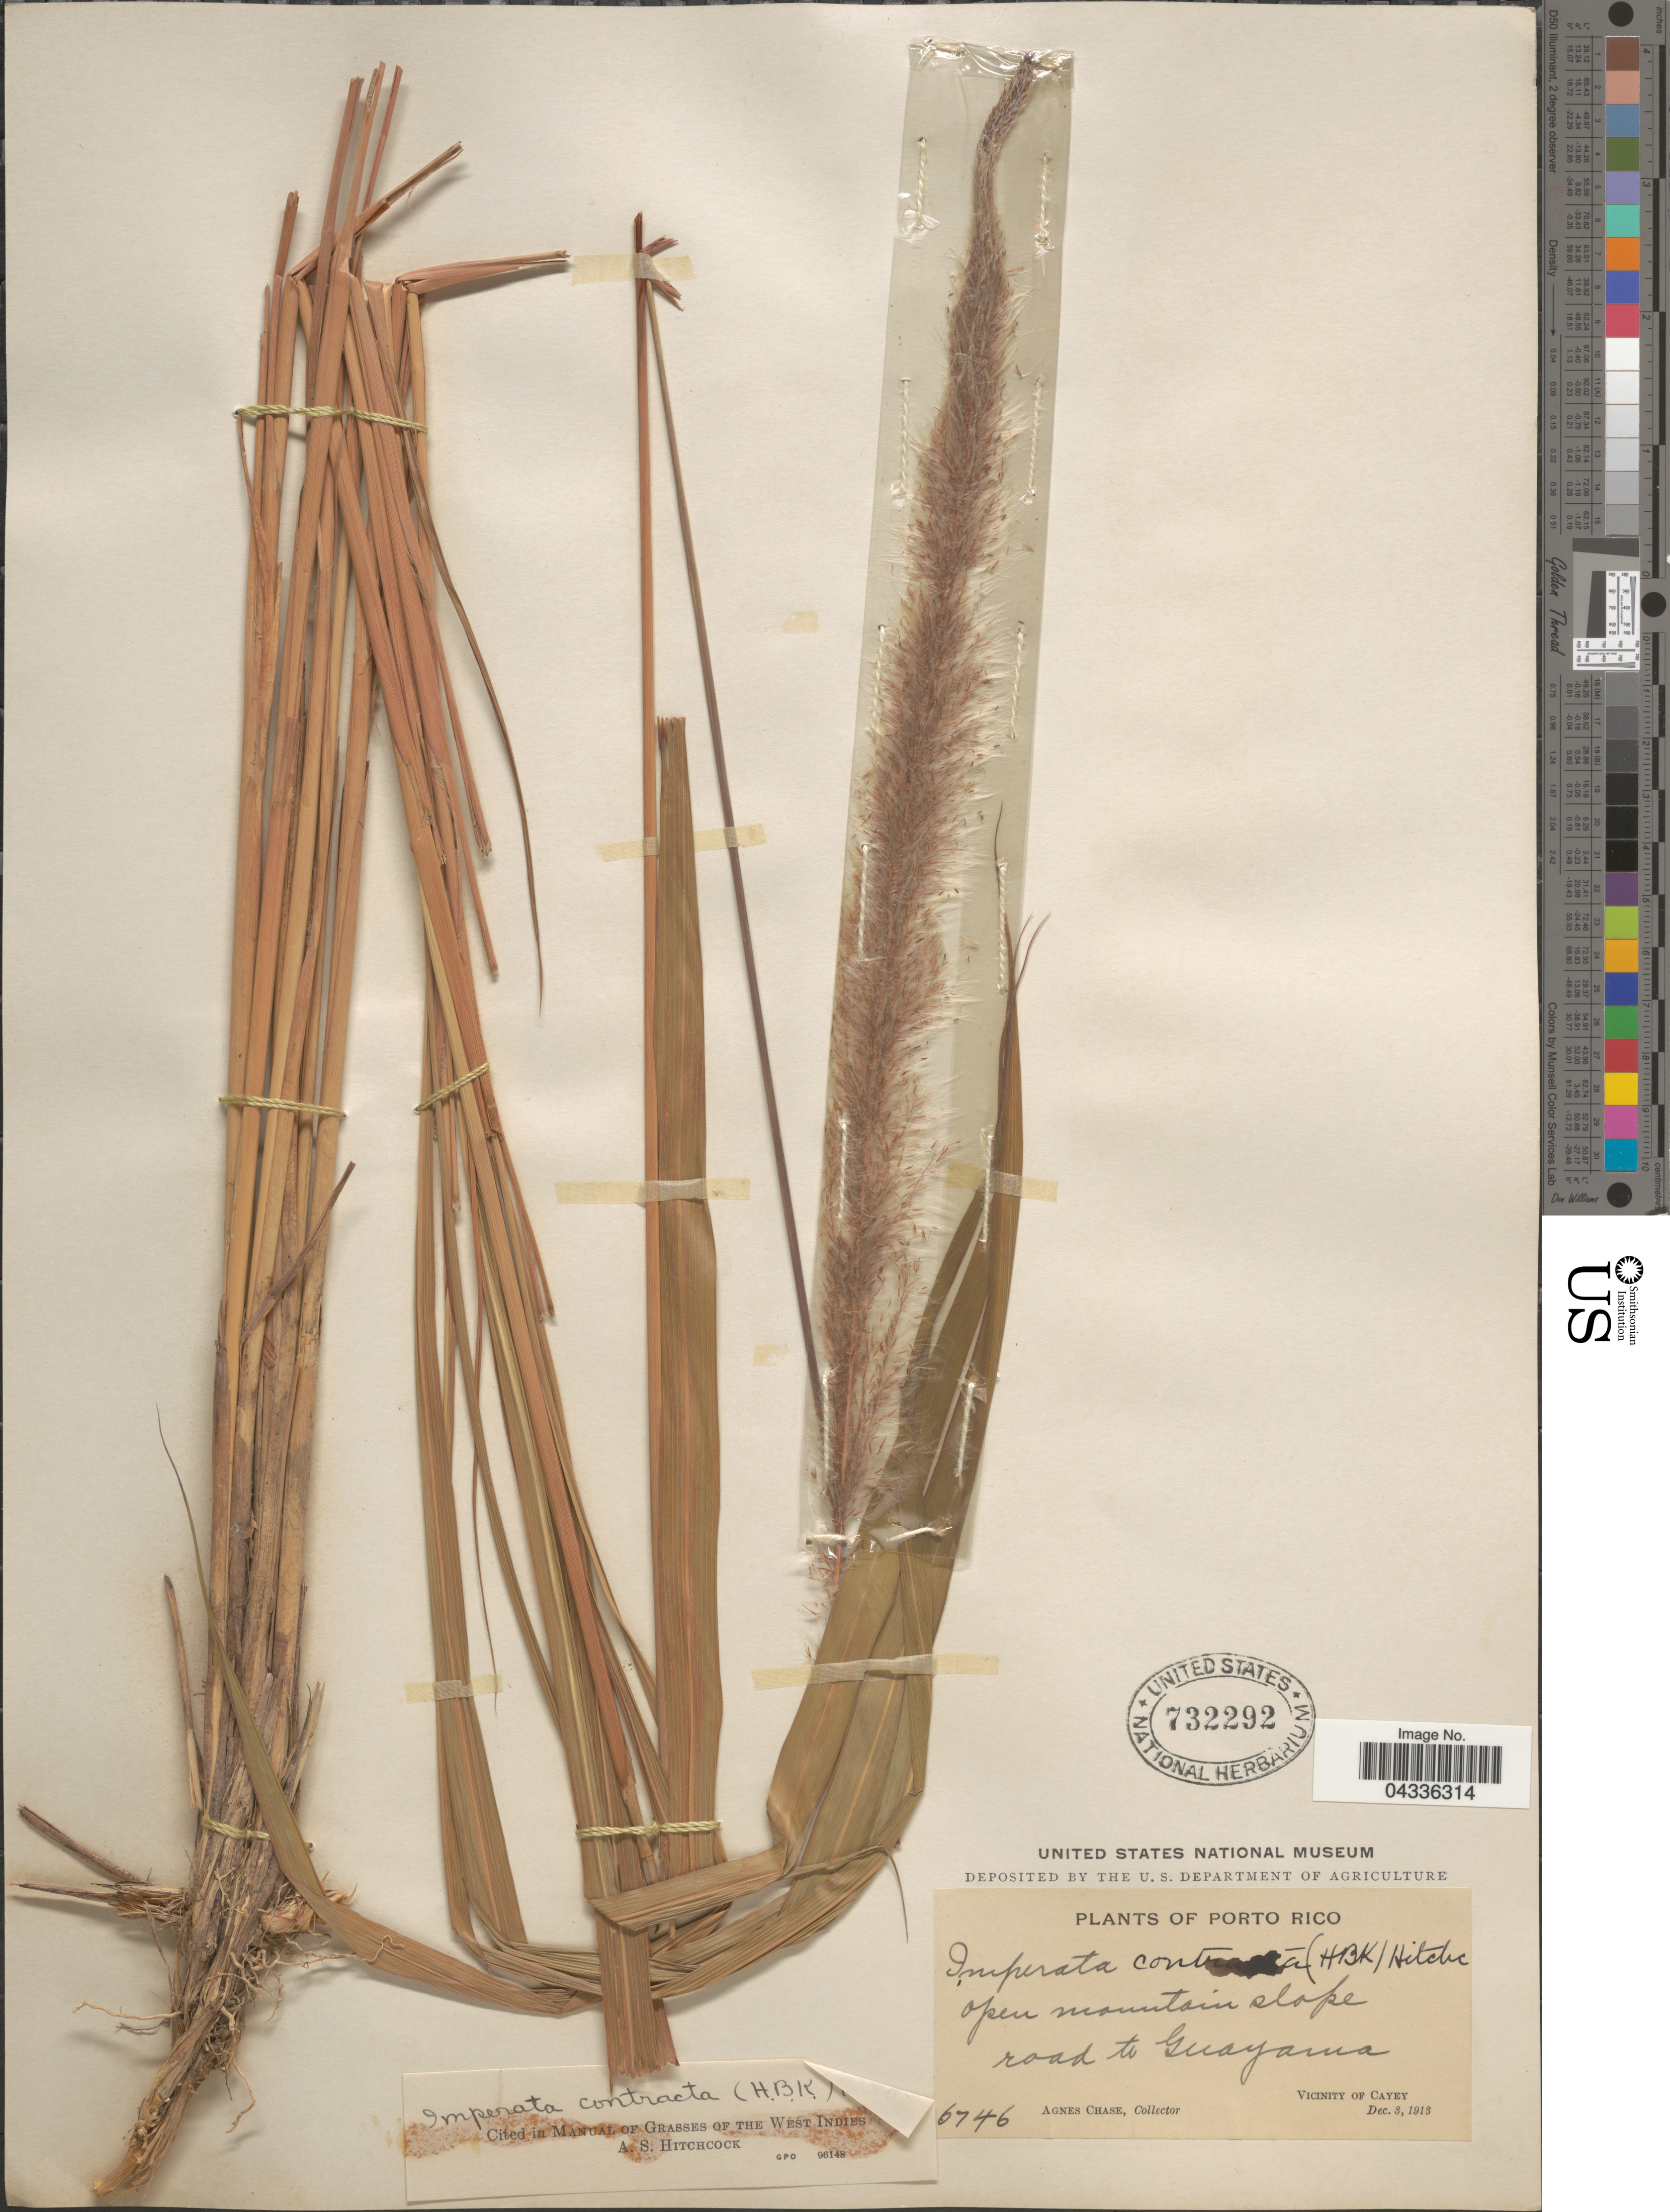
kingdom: Plantae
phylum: Tracheophyta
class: Liliopsida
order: Poales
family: Poaceae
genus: Imperata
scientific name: Imperata contracta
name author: (Kunth) Hitchc.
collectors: A. Chase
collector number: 6746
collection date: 1913-12-03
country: Puerto Rico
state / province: Çayey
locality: Porto Rico. Open mountain slope road to Guayama. Vicinity of Cayey.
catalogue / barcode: US 732292